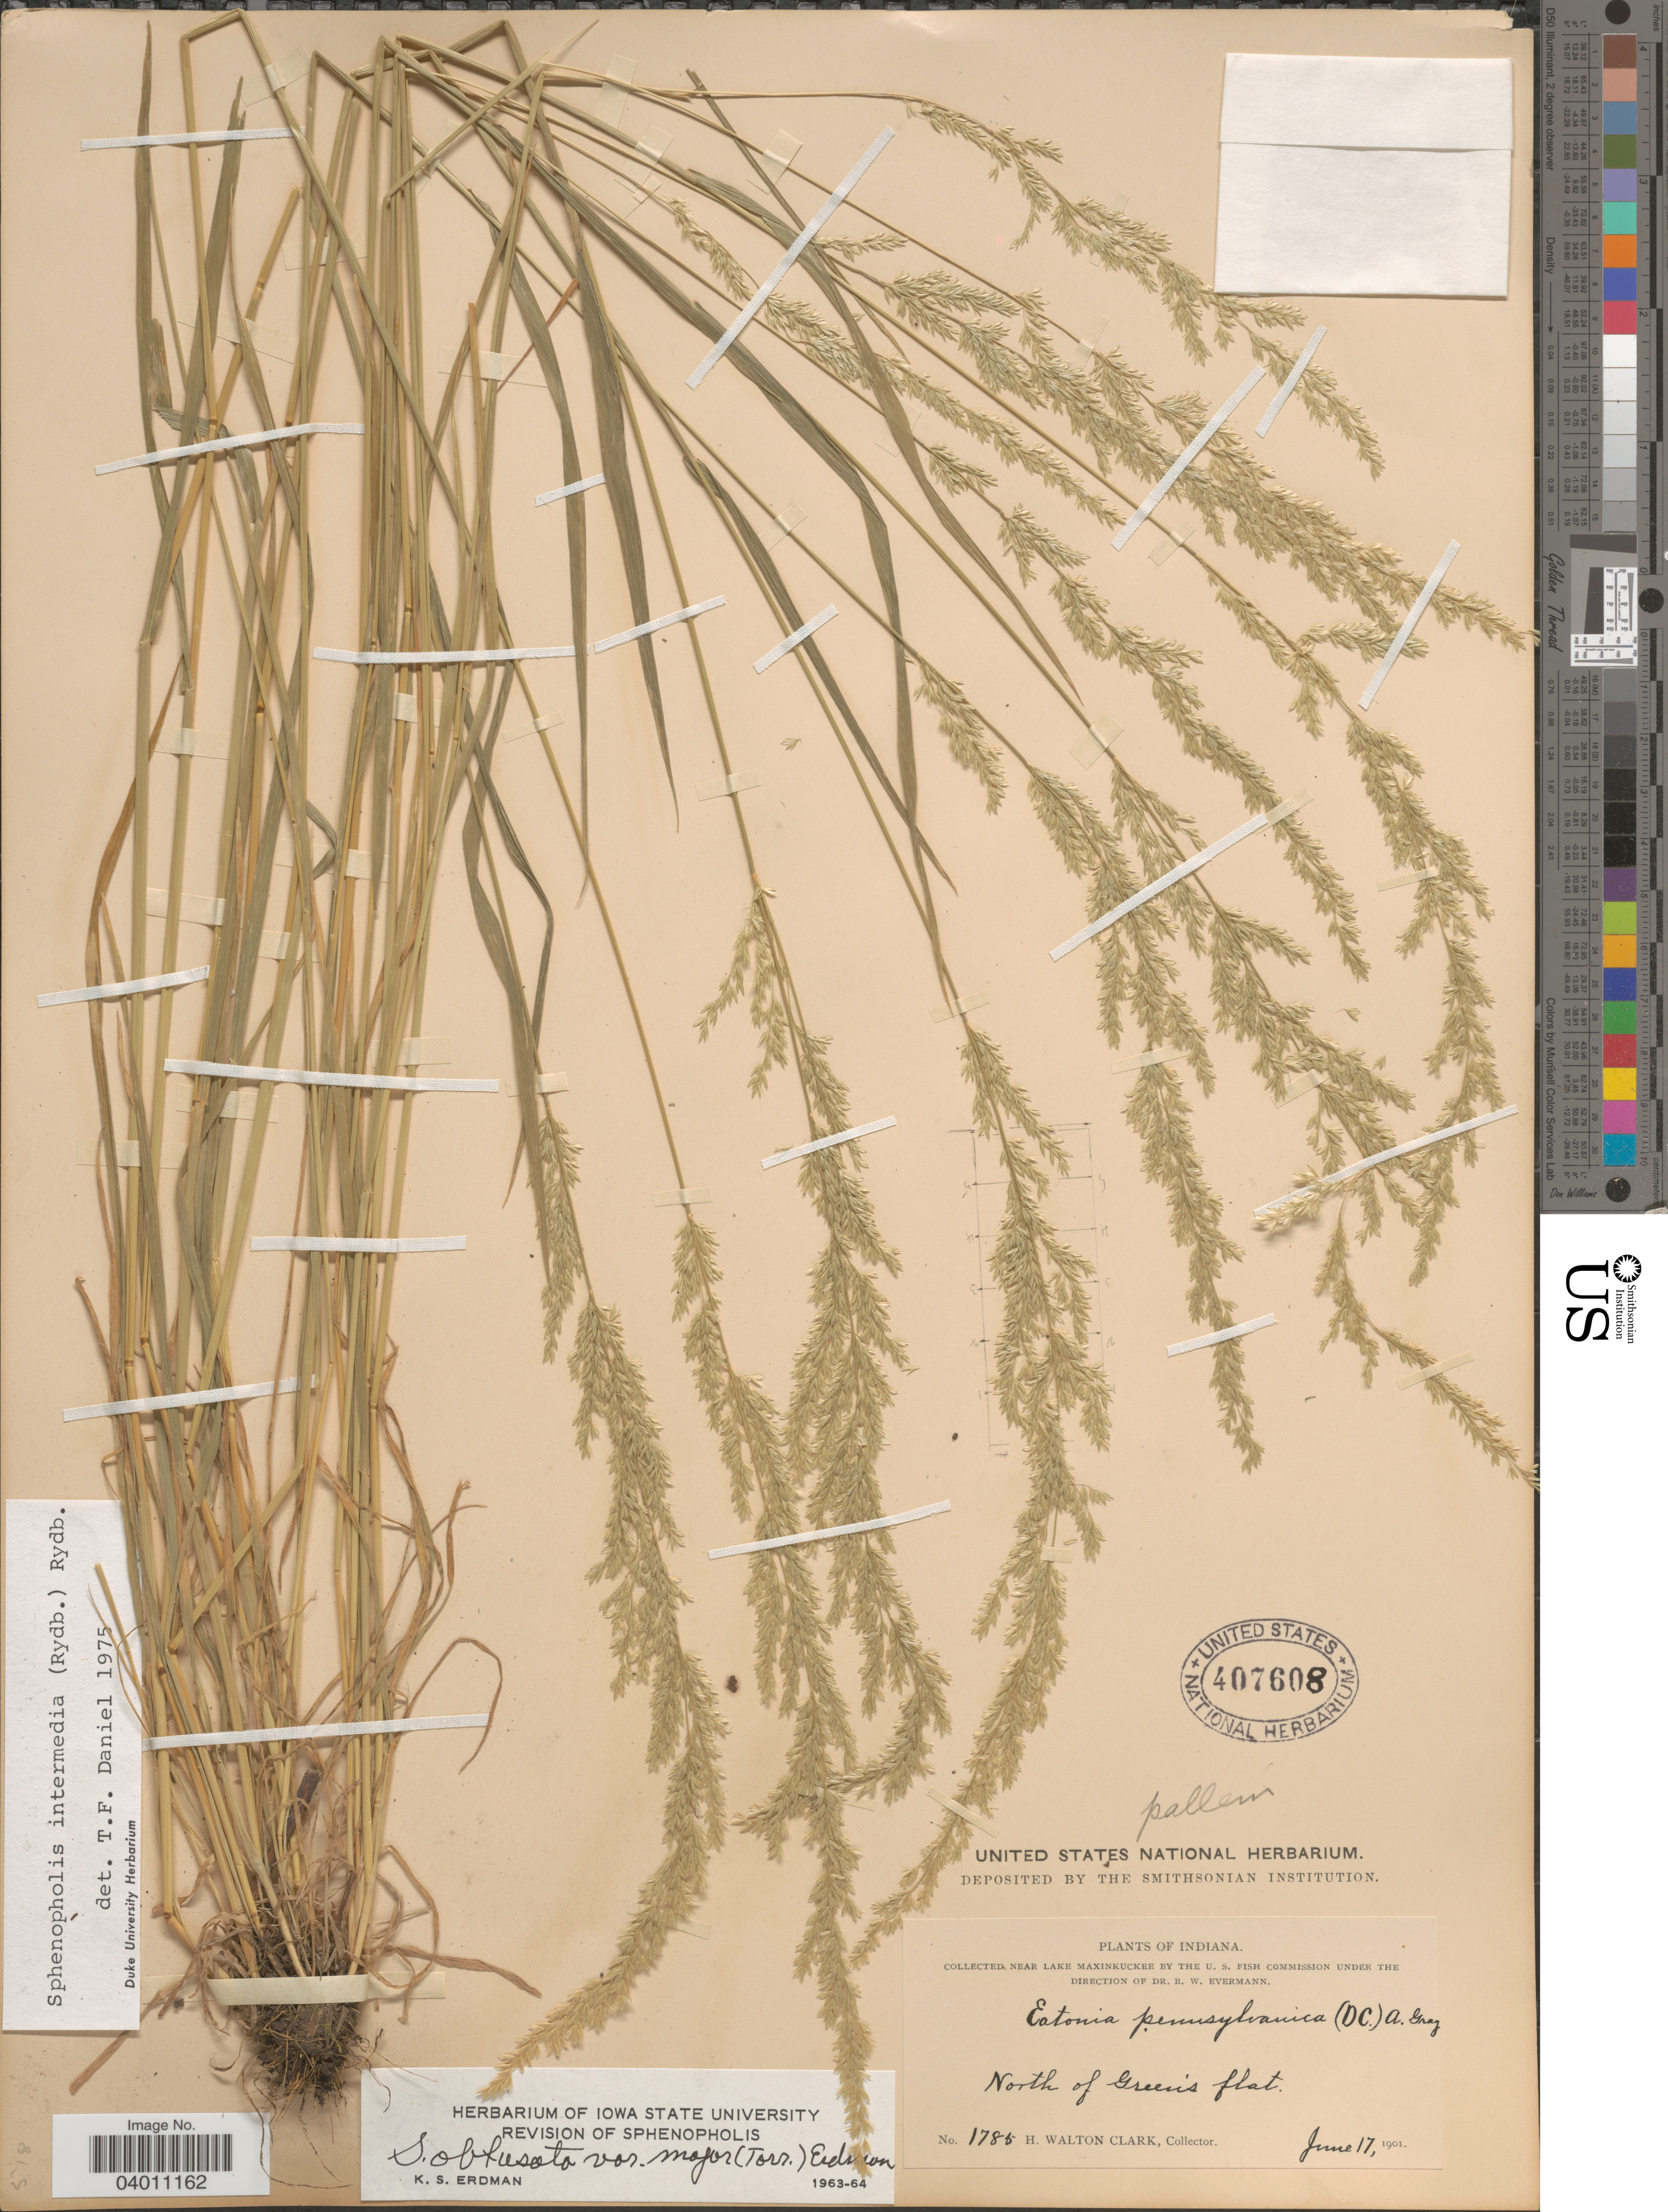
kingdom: Plantae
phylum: Tracheophyta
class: Liliopsida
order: Poales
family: Poaceae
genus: Sphenopholis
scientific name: Sphenopholis intermedia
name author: (Rydb.) Rydb.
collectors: H. W. Clark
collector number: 1785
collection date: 1901-06-17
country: United States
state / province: Indiana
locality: Near Lake Maxinkuckee. North of Green's flat.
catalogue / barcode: US 407608